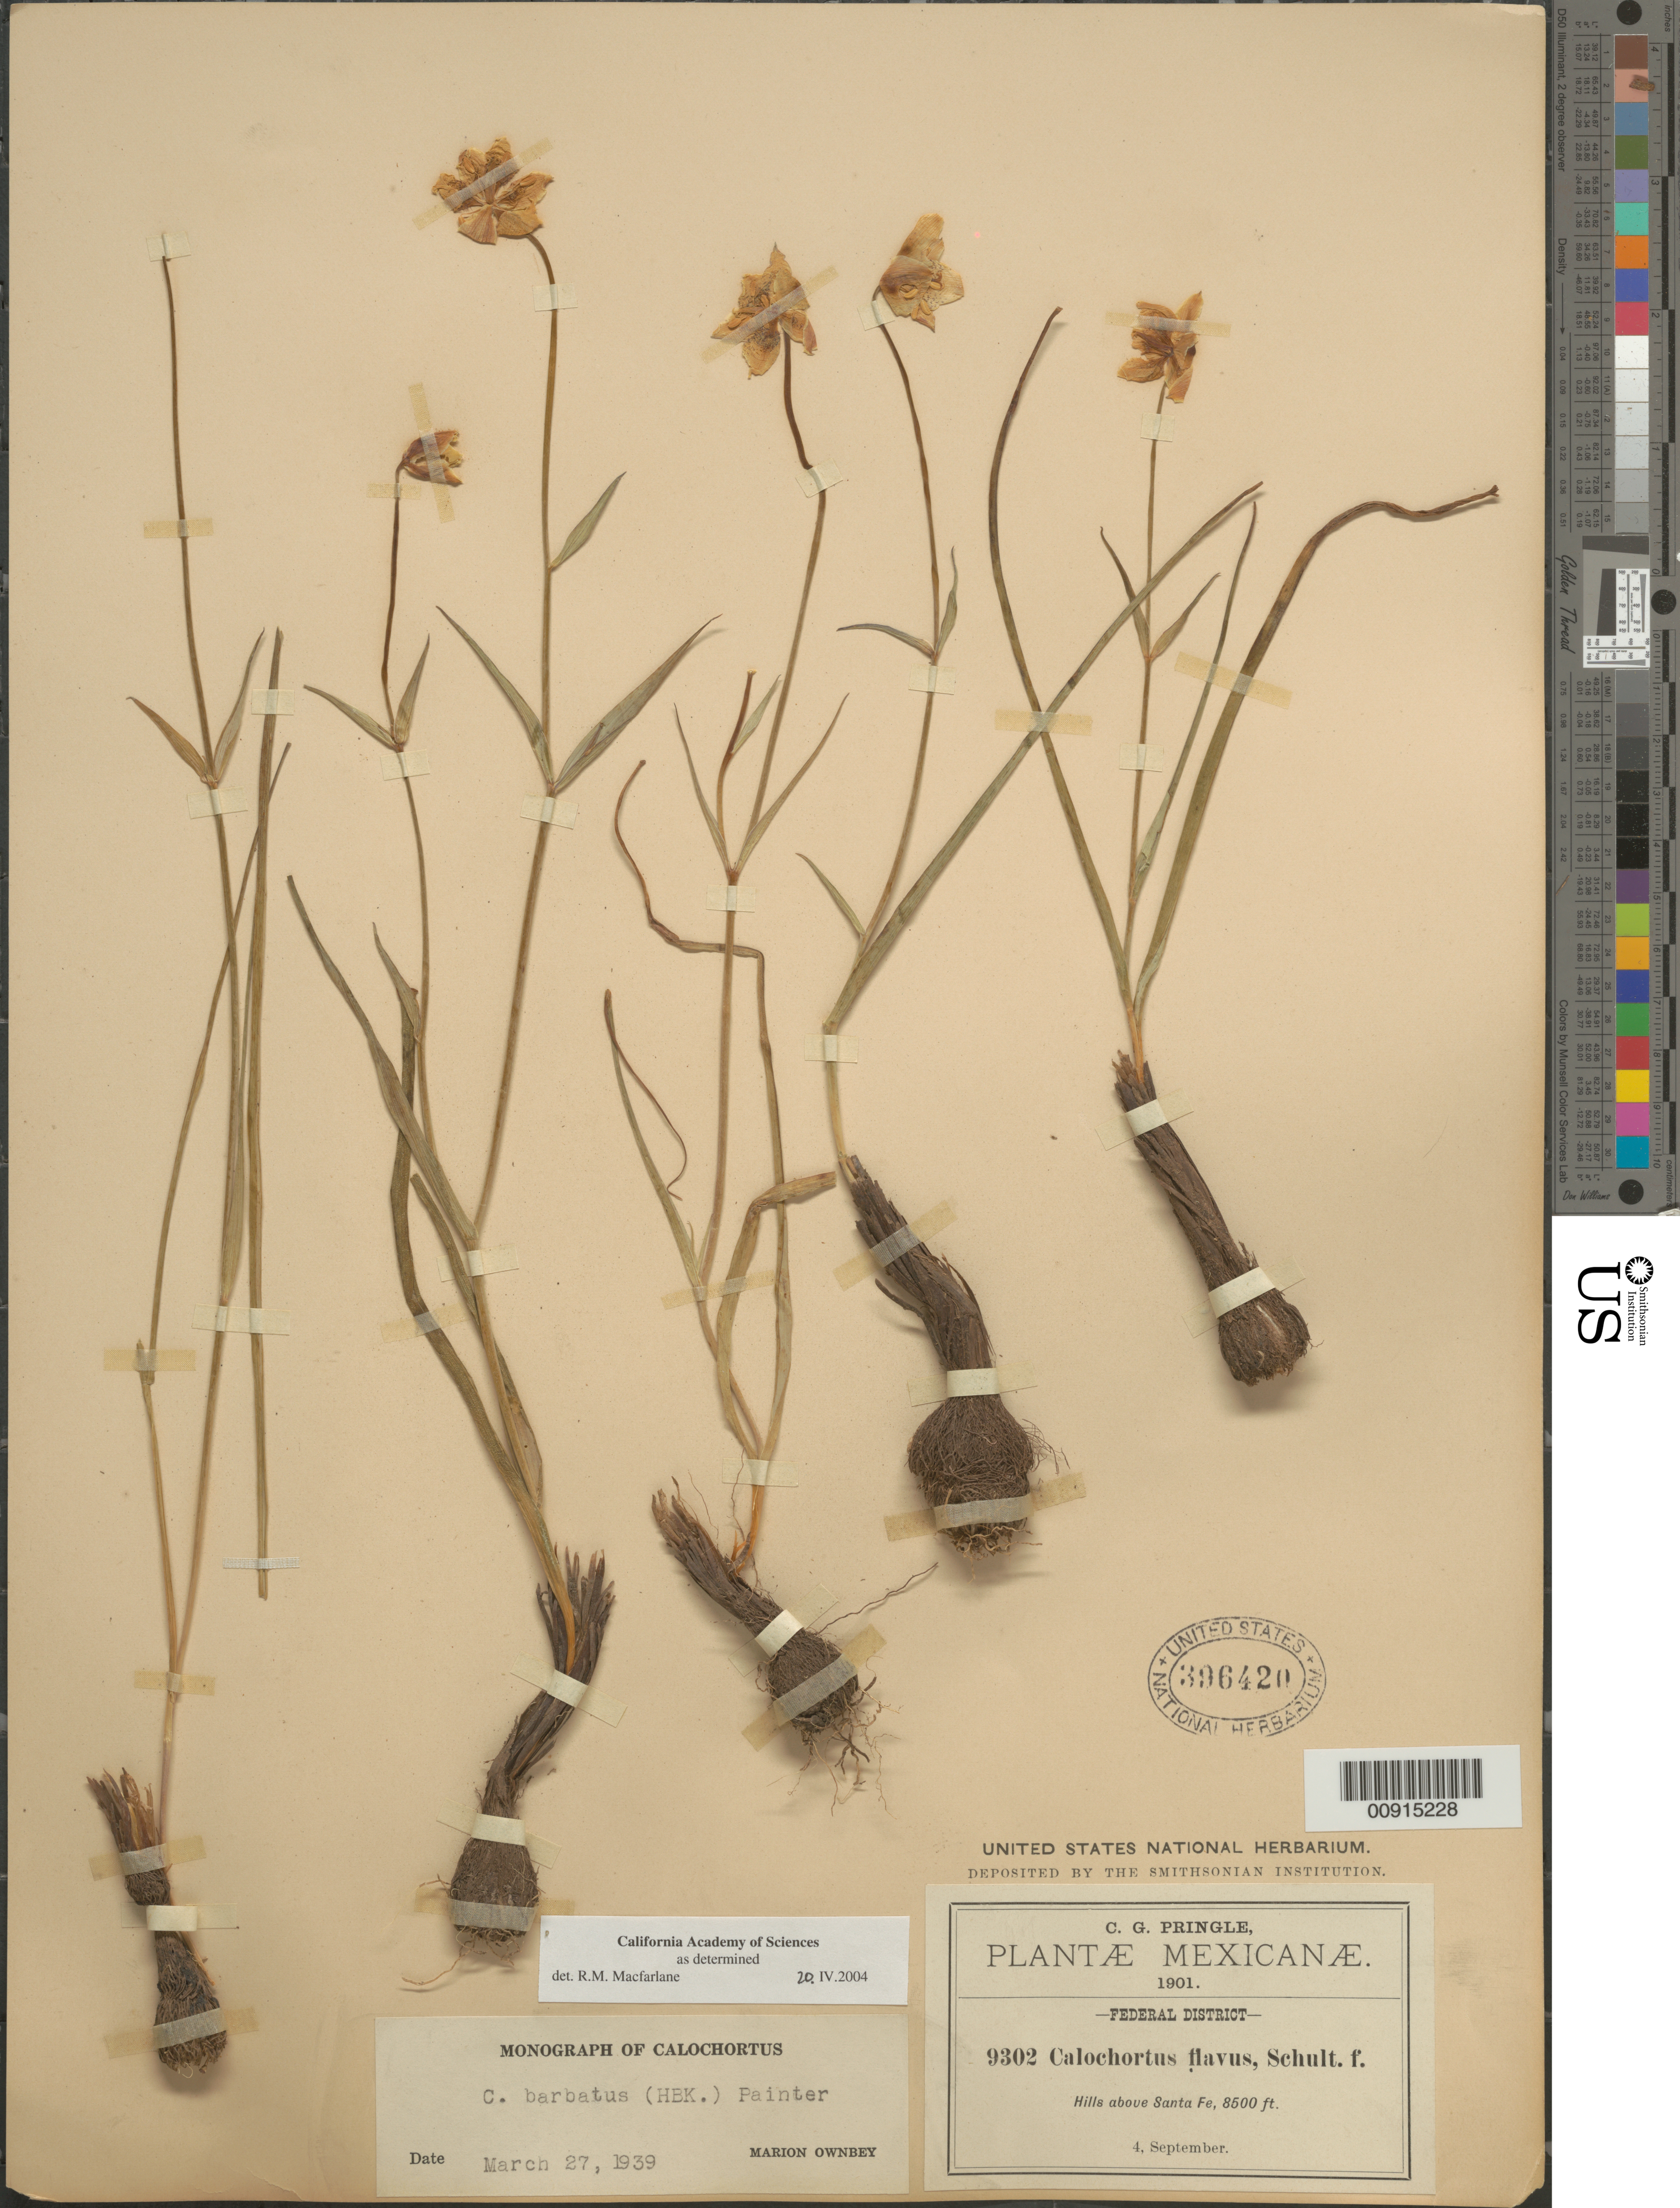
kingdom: Plantae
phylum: Tracheophyta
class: Liliopsida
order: Liliales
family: Liliaceae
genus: Calochortus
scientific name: Calochortus barbatus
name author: (Kunth) J.H. Painter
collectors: C. G. Pringle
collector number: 9302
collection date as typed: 04 Sep 1901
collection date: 1901-09-04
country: Mexico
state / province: Distrito Federal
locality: Hills above Santa Fe, Federal District.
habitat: Hills.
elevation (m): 2591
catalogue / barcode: US 396420